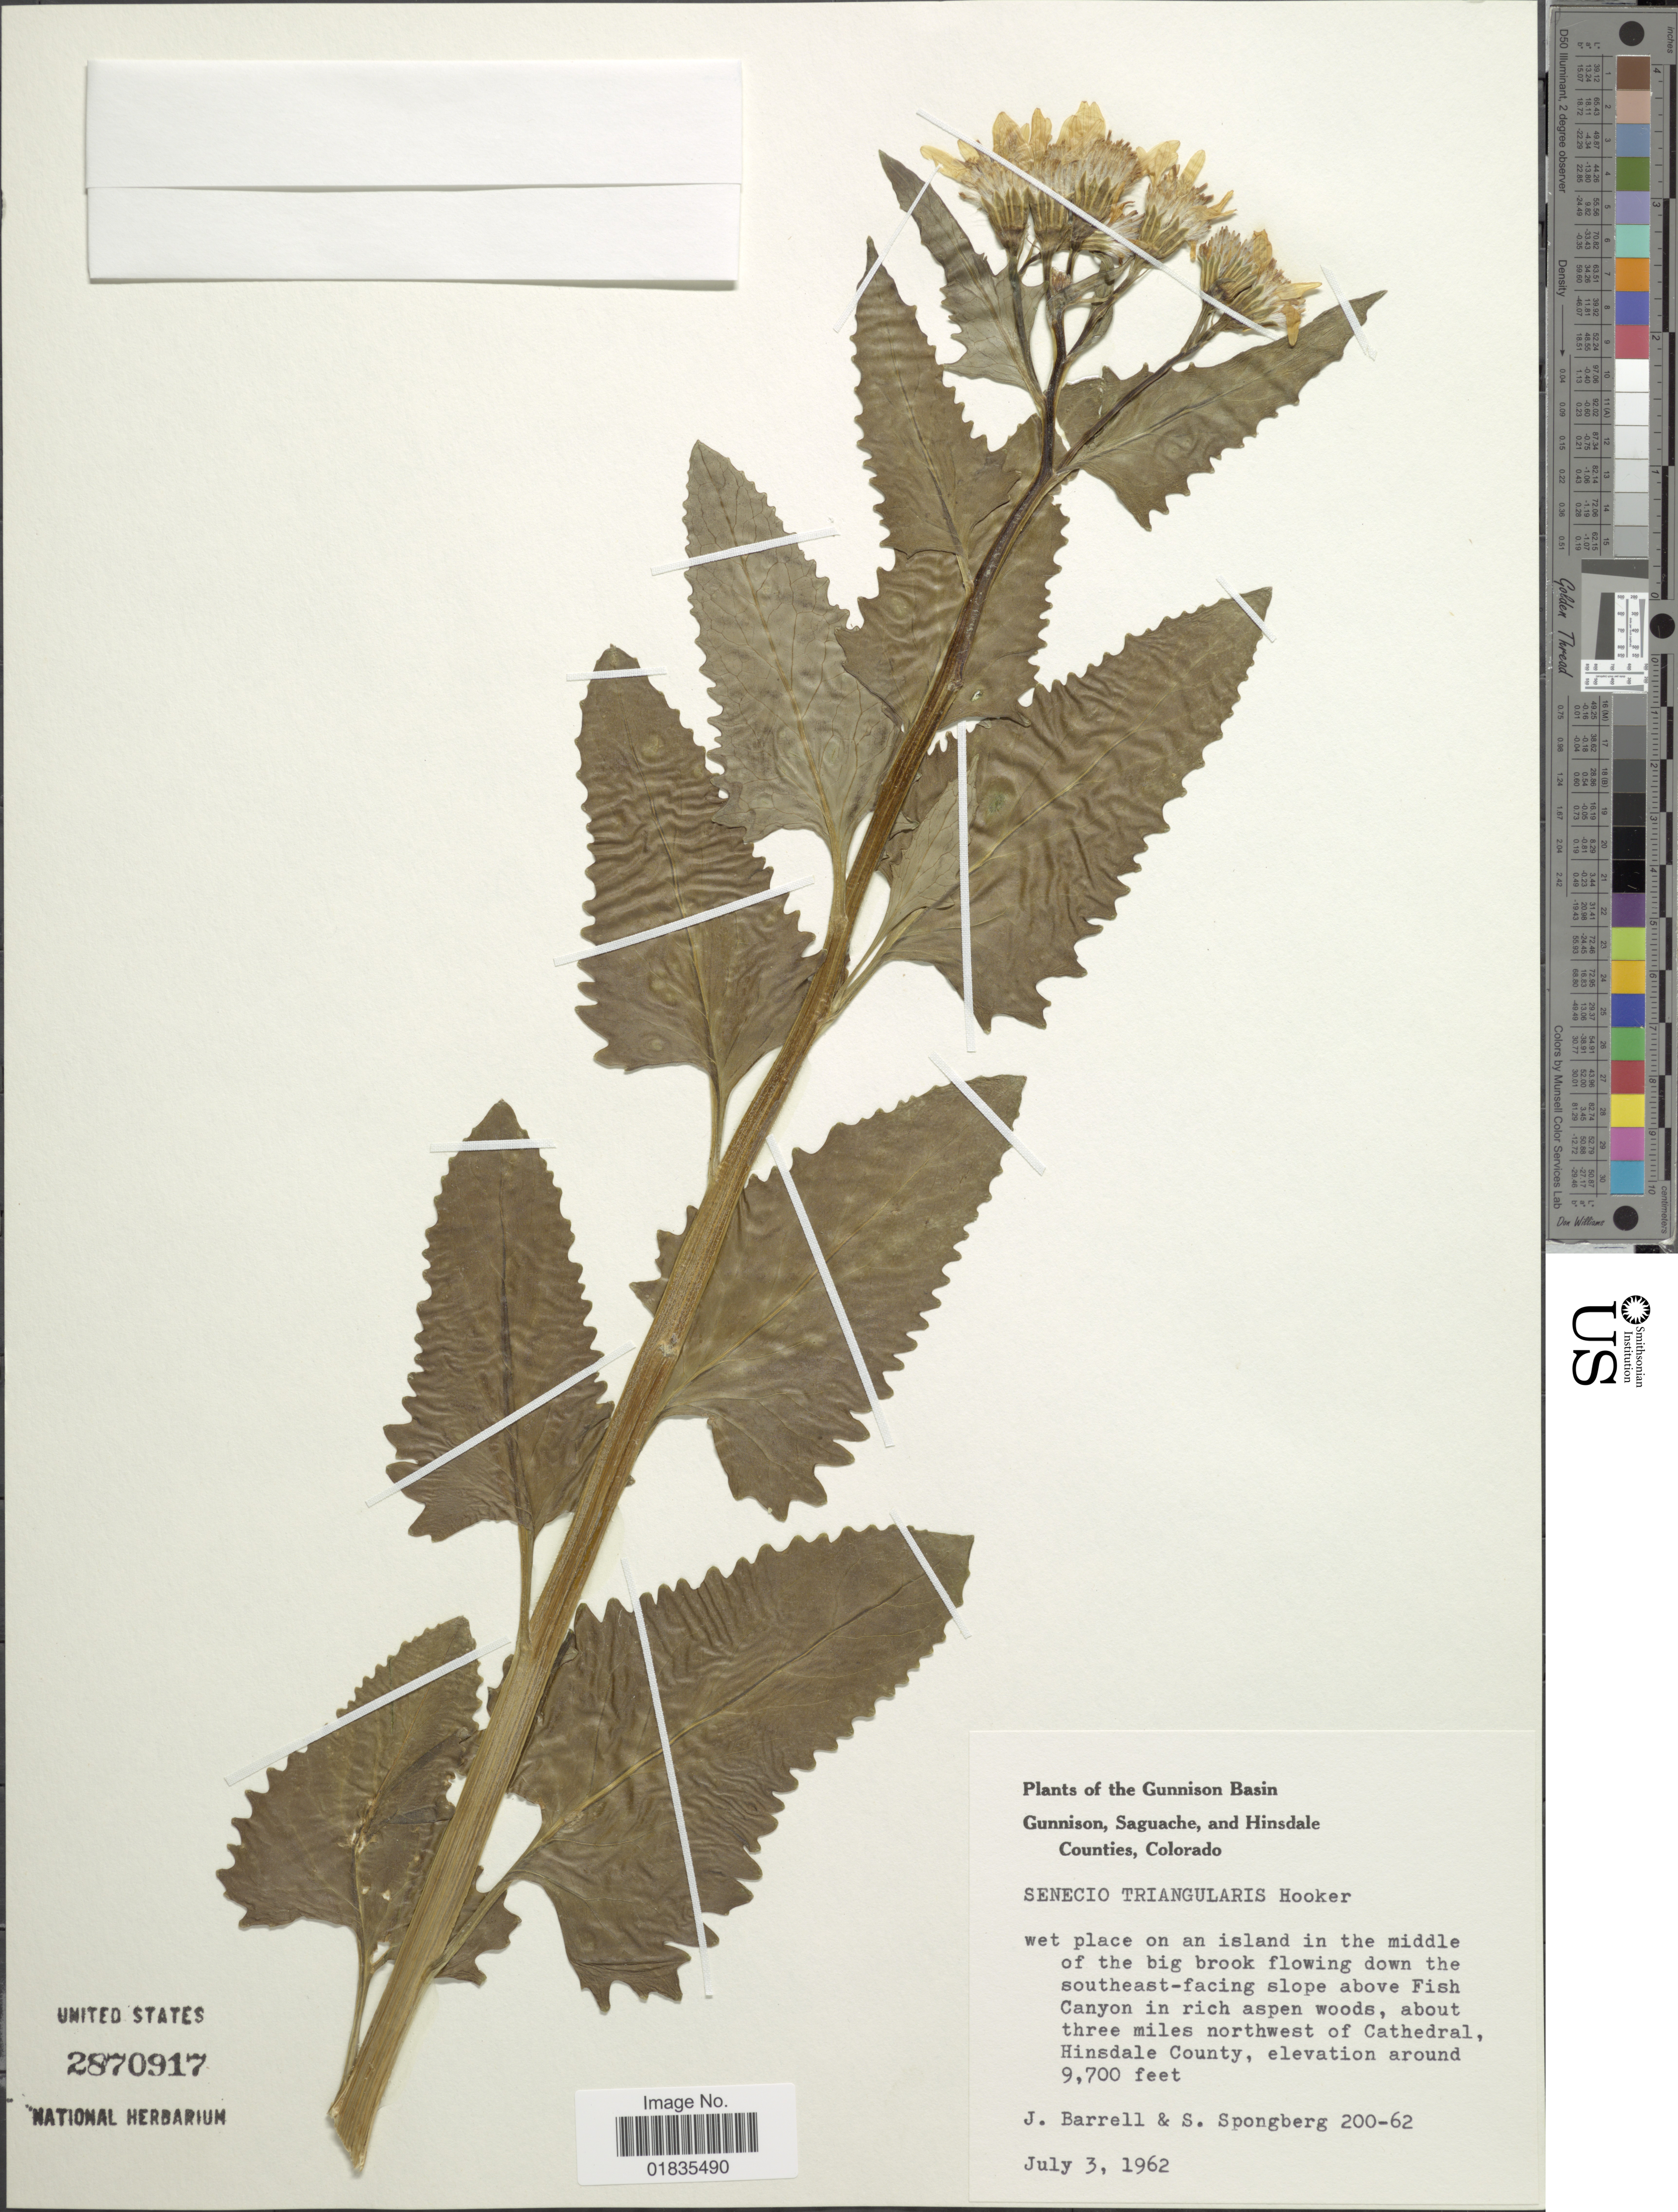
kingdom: Plantae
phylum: Tracheophyta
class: Magnoliopsida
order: Asterales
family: Asteraceae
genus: Senecio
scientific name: Senecio triangularis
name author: Hook.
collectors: J. Barrell & S. A.Spongberg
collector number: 200-62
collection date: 1962-07-03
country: United States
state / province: Colorado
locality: Gunnison Basin, Gunnison, Saguache, and Hinsdale Counties, wet place on island in the middle of the big flowing down the southeast-facing slope above Fish Canyon in rich aspen woods, about three miles northwest of Cathedral, Hinsdale County.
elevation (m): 2957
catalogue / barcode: US 2870917